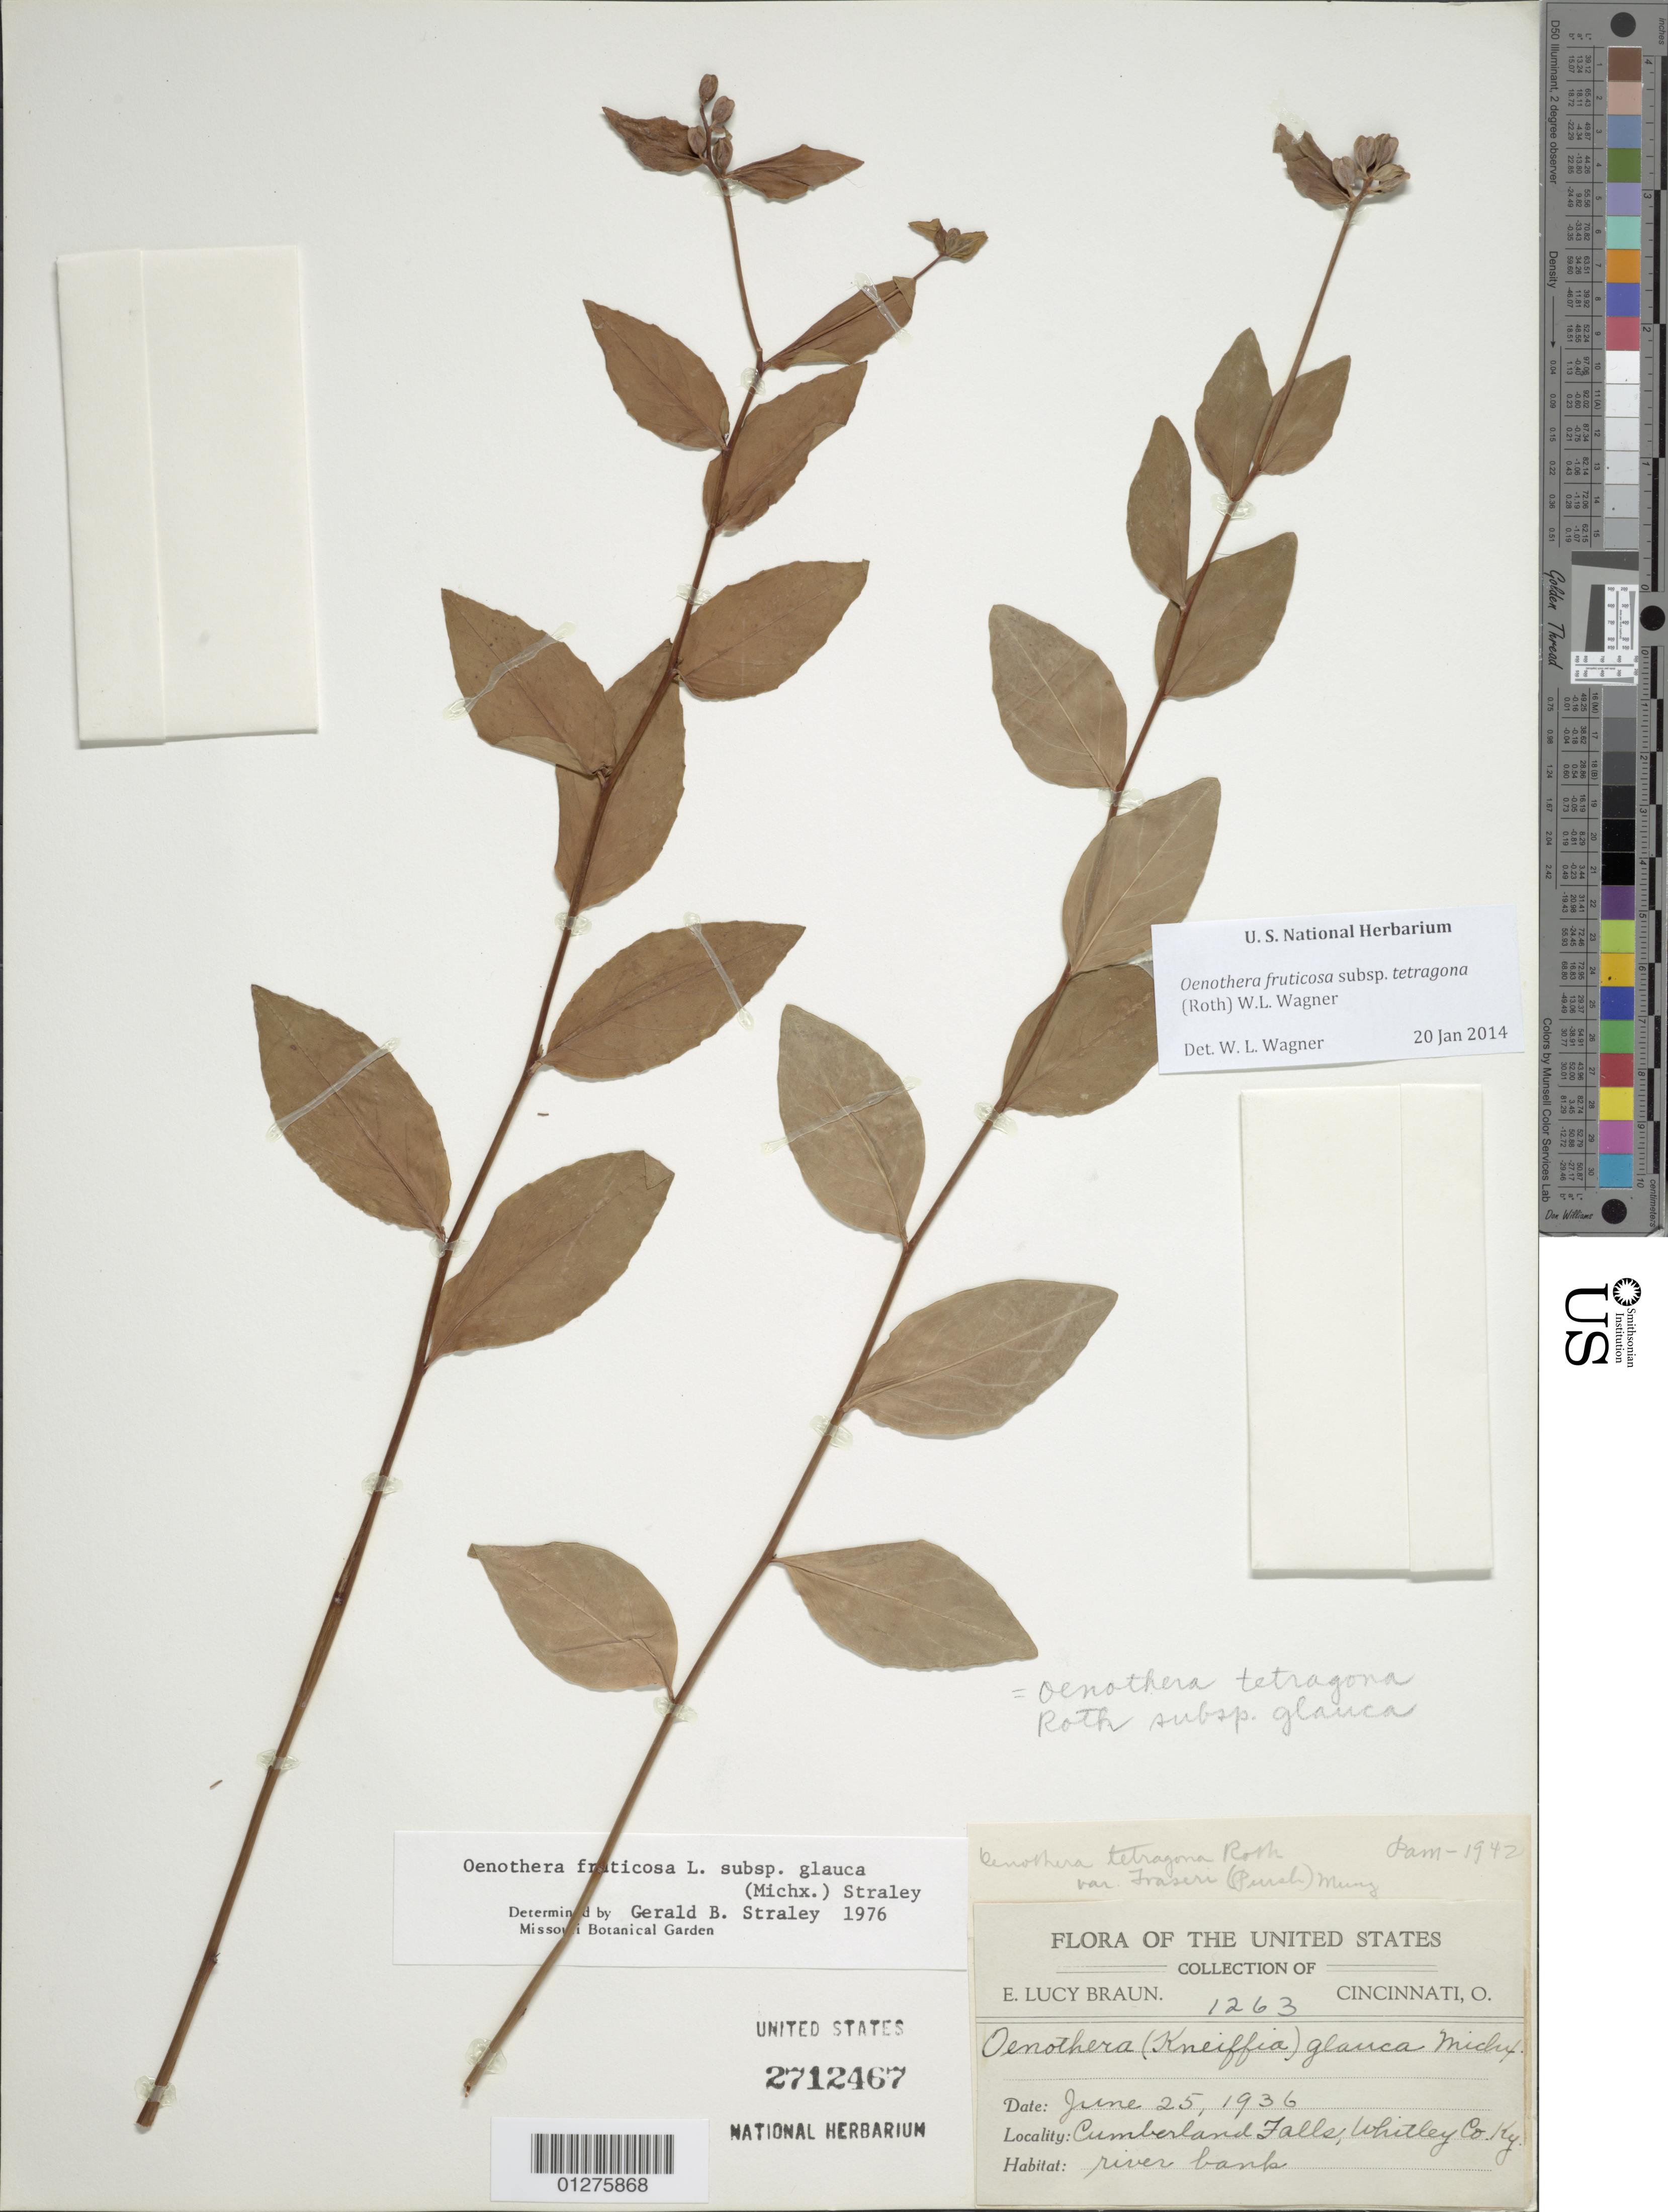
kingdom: Plantae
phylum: Tracheophyta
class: Magnoliopsida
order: Myrtales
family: Onagraceae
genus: Oenothera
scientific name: Oenothera fruticosa subsp. tetragona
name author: (Roth) W.L. Wagner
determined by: Wagner, W. L., (BOT), Smithsonian Institution - National Museum of Natural History (UNITED STATES)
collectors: E. L. Braun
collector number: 1263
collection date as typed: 25 Jun 1936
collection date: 1936-06-25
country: United States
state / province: Kentucky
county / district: Whitley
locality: Cumberland falls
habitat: River bank.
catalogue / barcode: US 2712467